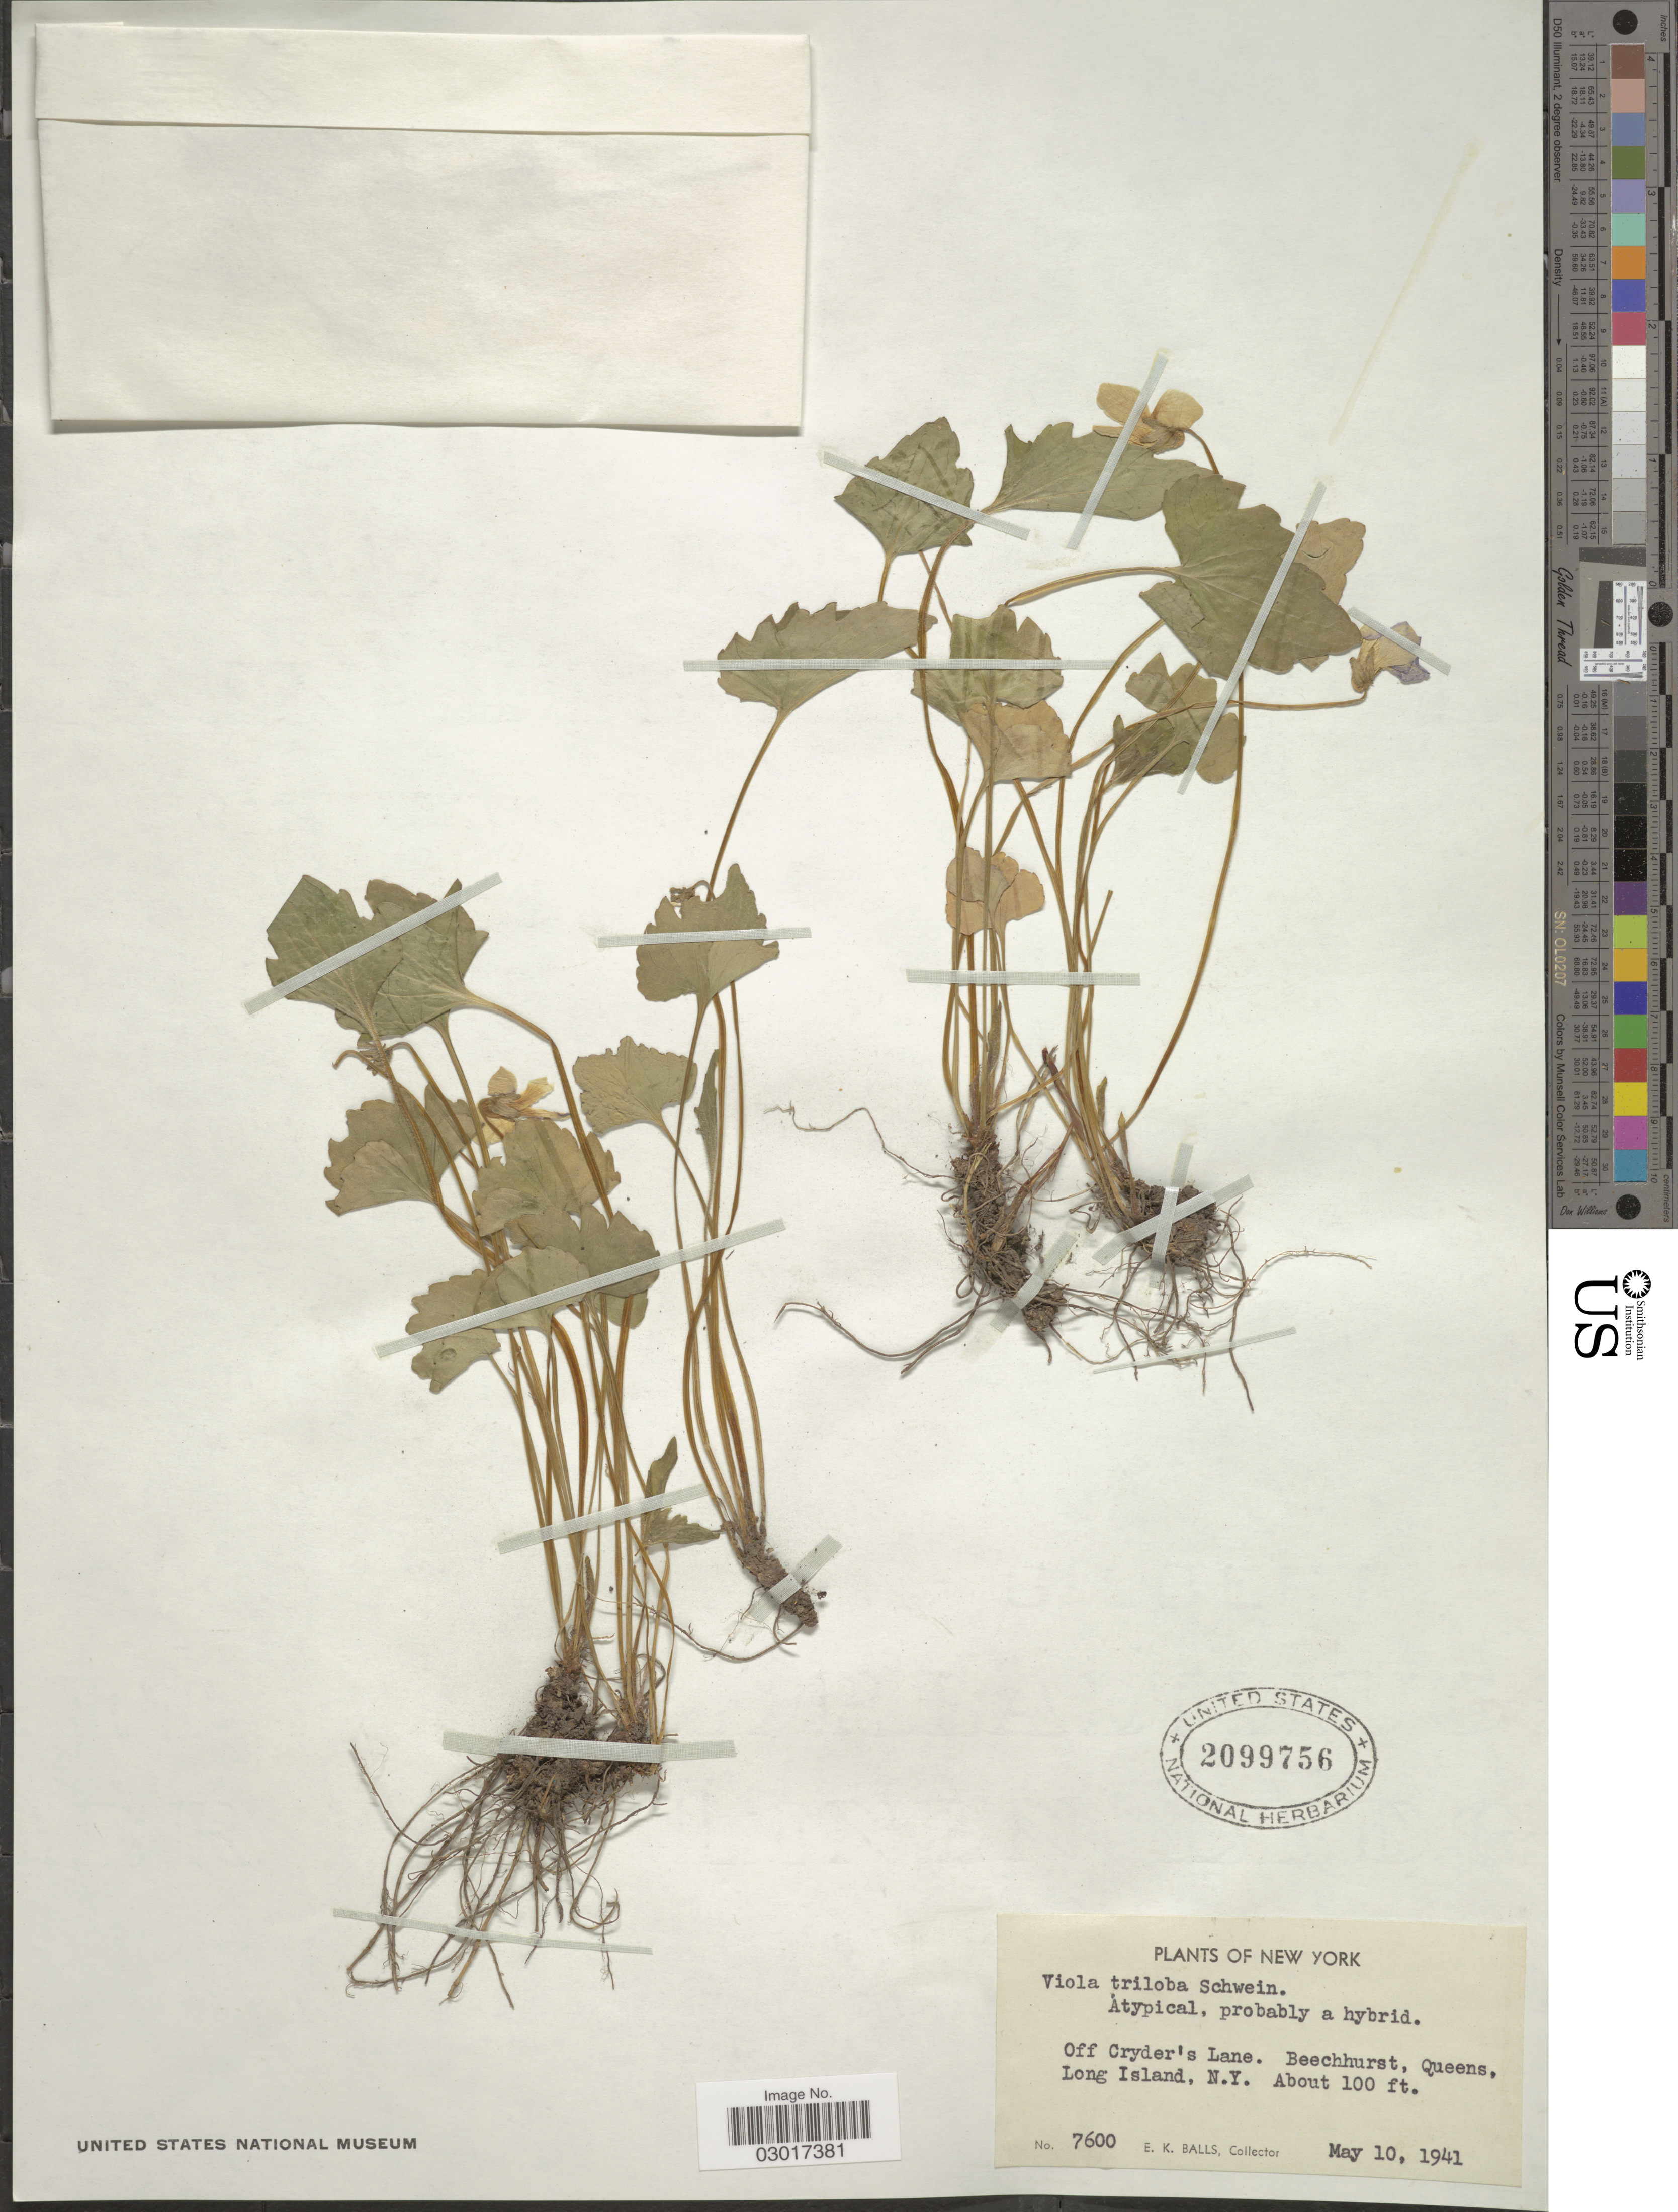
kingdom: Plantae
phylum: Tracheophyta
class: Magnoliopsida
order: Malpighiales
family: Violaceae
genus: Viola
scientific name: Viola triloba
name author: Schwein.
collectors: E. K. Balls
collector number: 7600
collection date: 1941-05-10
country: United States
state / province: New York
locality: Off Cryder's Lane. Beechhurst, Queens, Long Island.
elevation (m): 30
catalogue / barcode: US 2099756